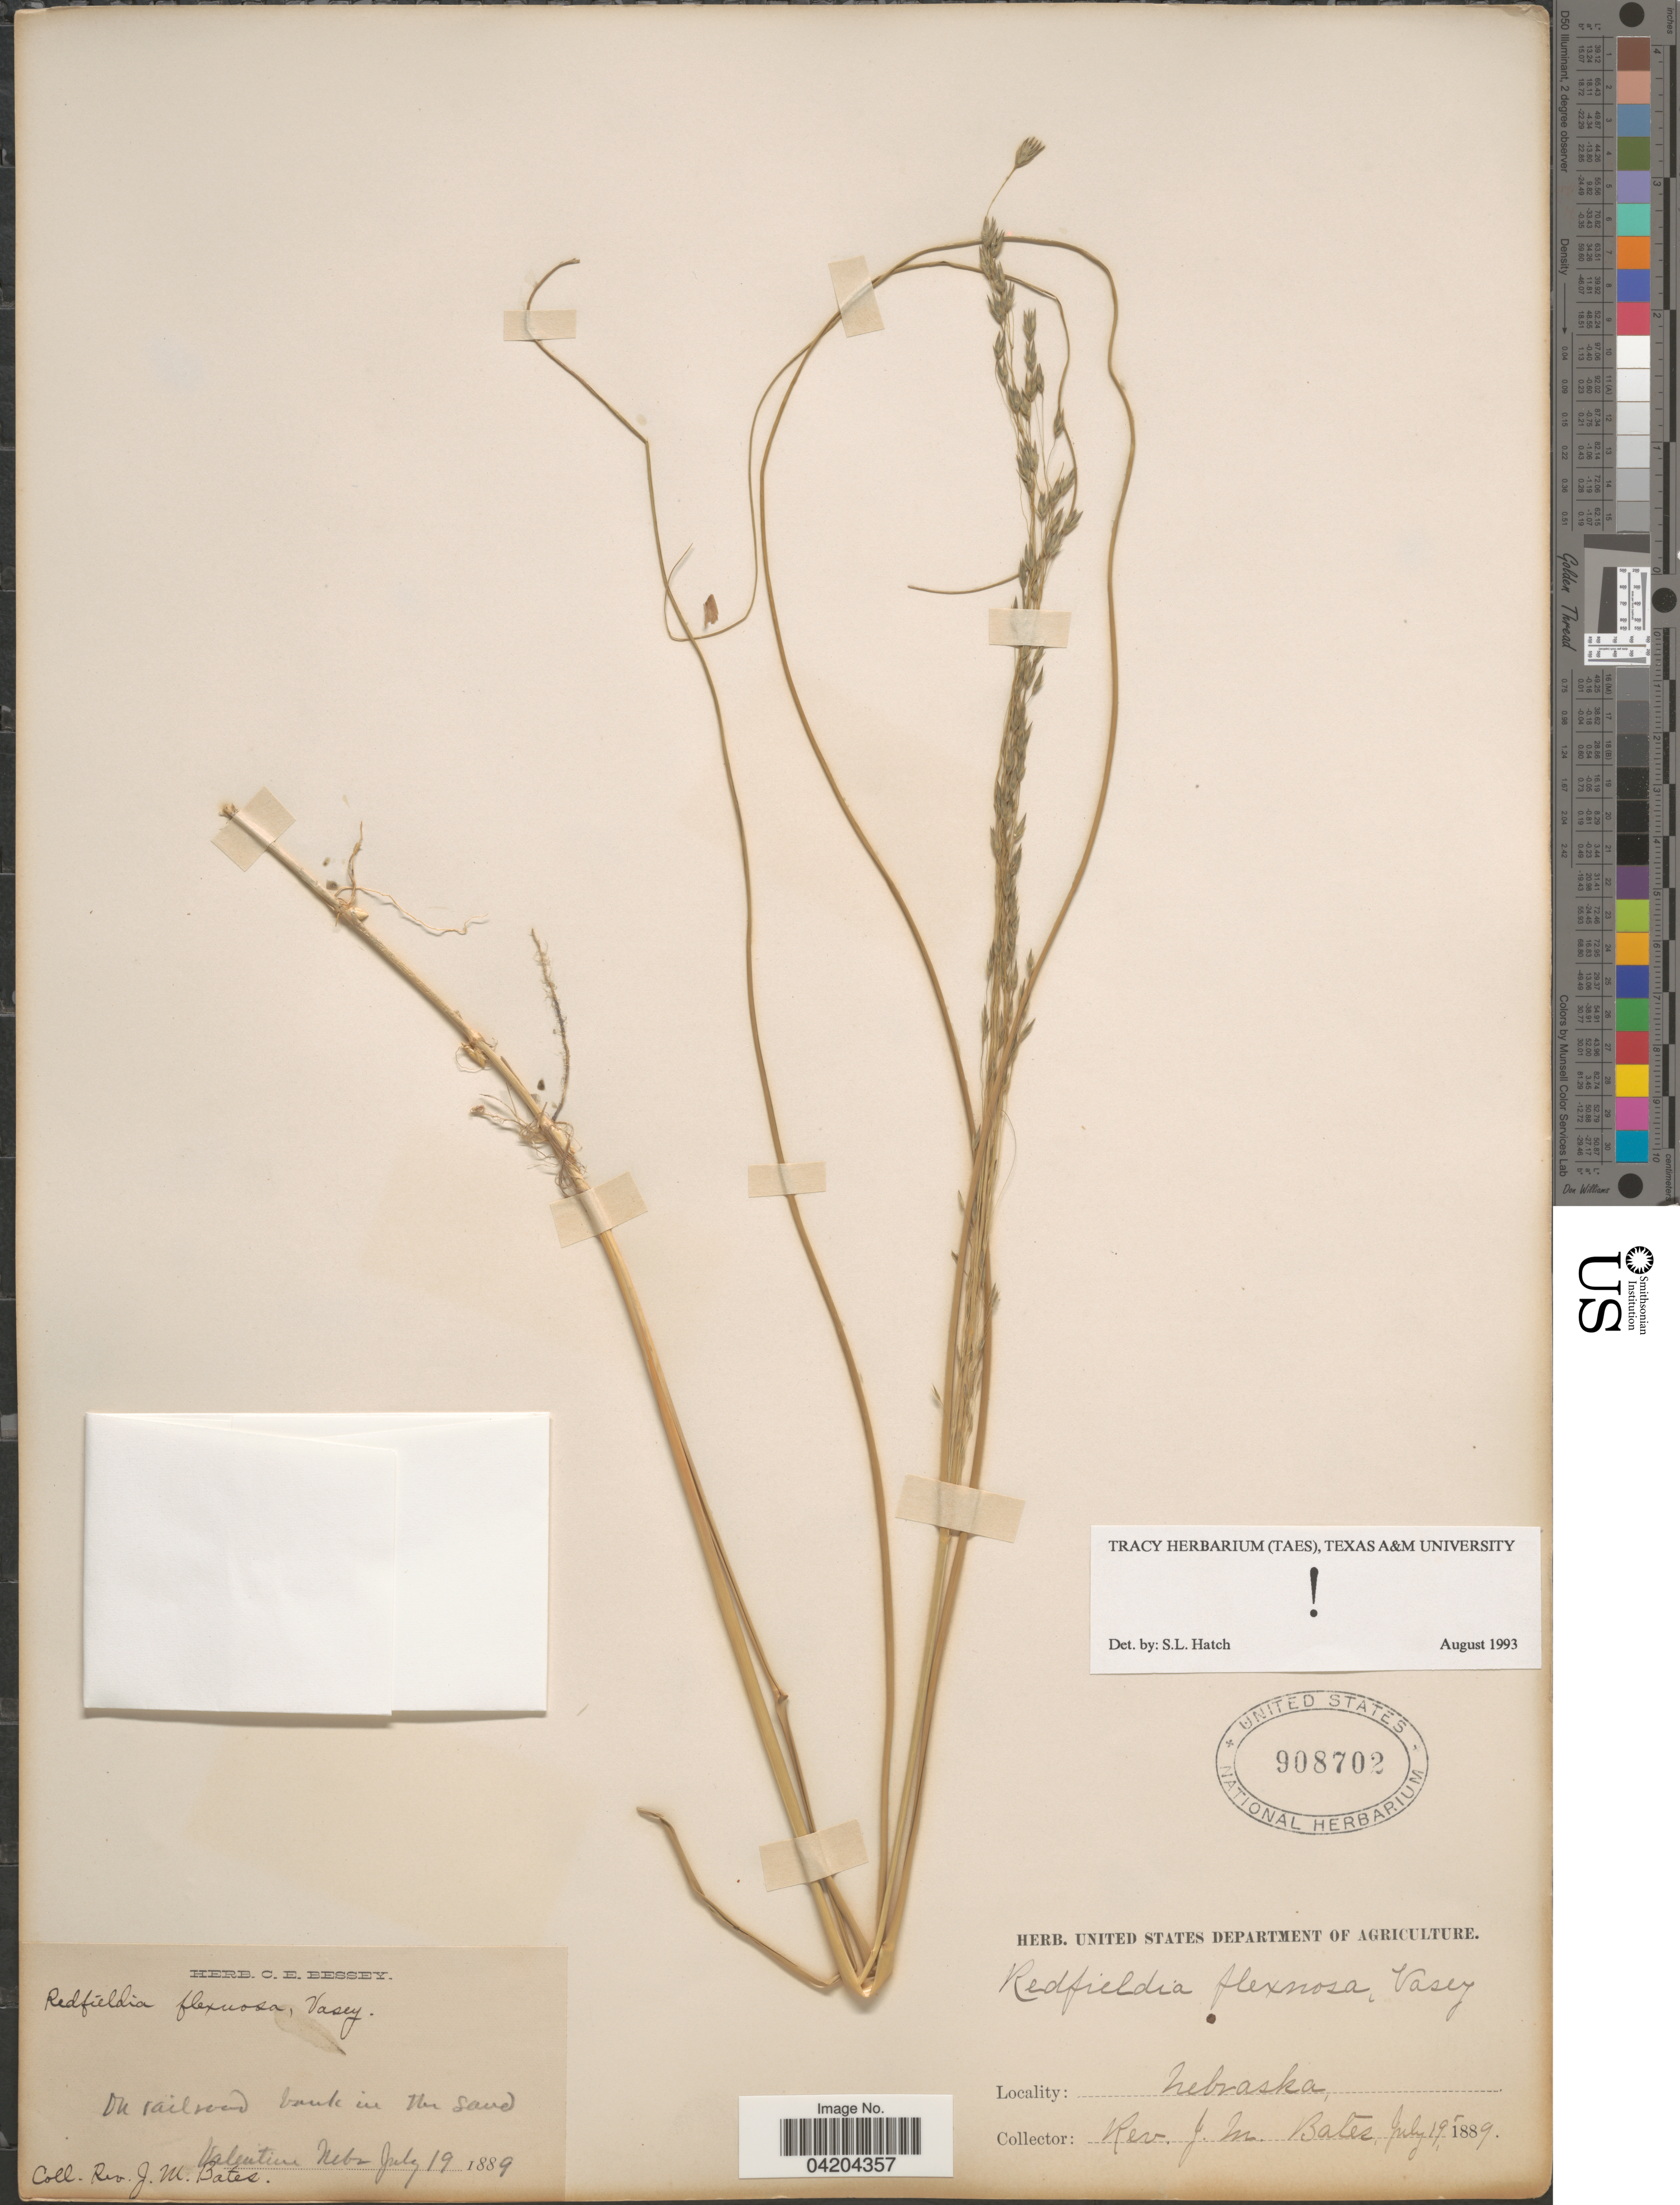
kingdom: Plantae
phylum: Tracheophyta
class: Liliopsida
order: Poales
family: Poaceae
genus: Muhlenbergia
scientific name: Muhlenbergia multiflora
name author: Columbus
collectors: J. Bates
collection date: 1889-07-19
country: United States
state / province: Nebraska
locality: On railroad bank in the Sand. Valentine.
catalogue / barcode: US 908702